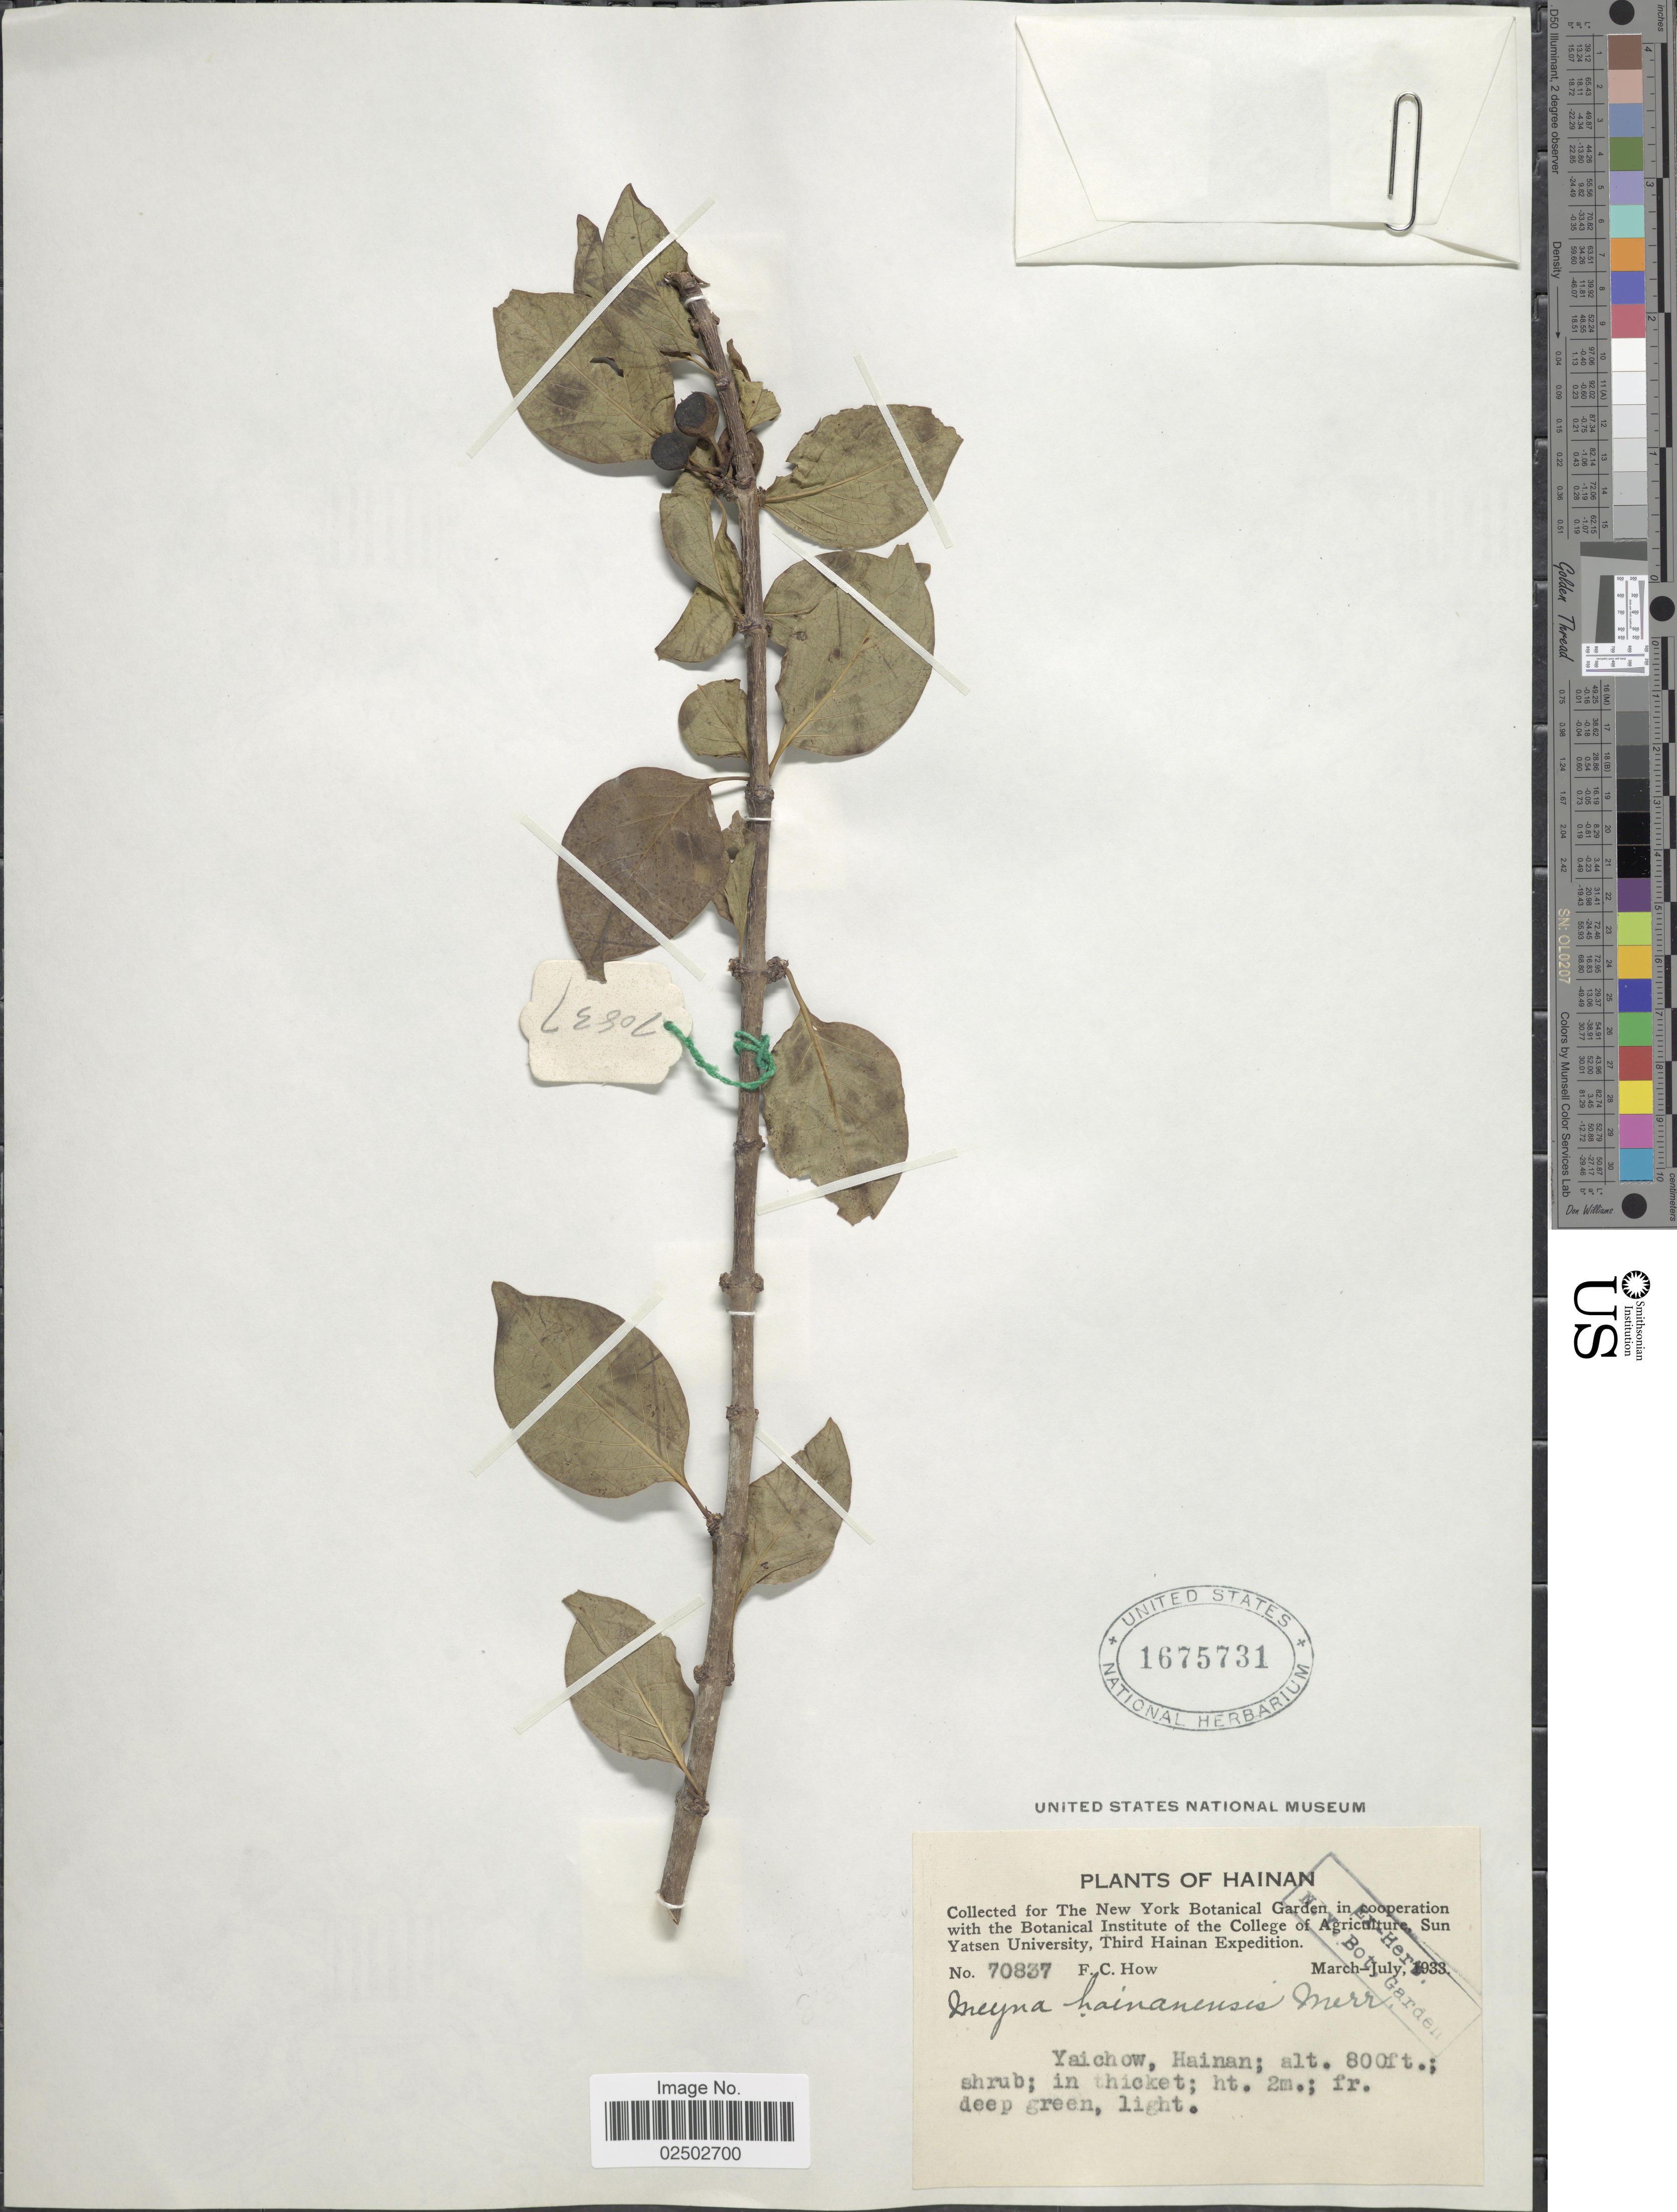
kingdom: Plantae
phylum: Tracheophyta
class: Magnoliopsida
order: Gentianales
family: Rubiaceae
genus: Canthium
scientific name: Canthium hainanensis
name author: (Merr.) Lantz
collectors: F. C. How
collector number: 70837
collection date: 1933-03/1933-07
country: China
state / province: Hainan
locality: Yaichow, Hainan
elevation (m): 244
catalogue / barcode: US 1675731